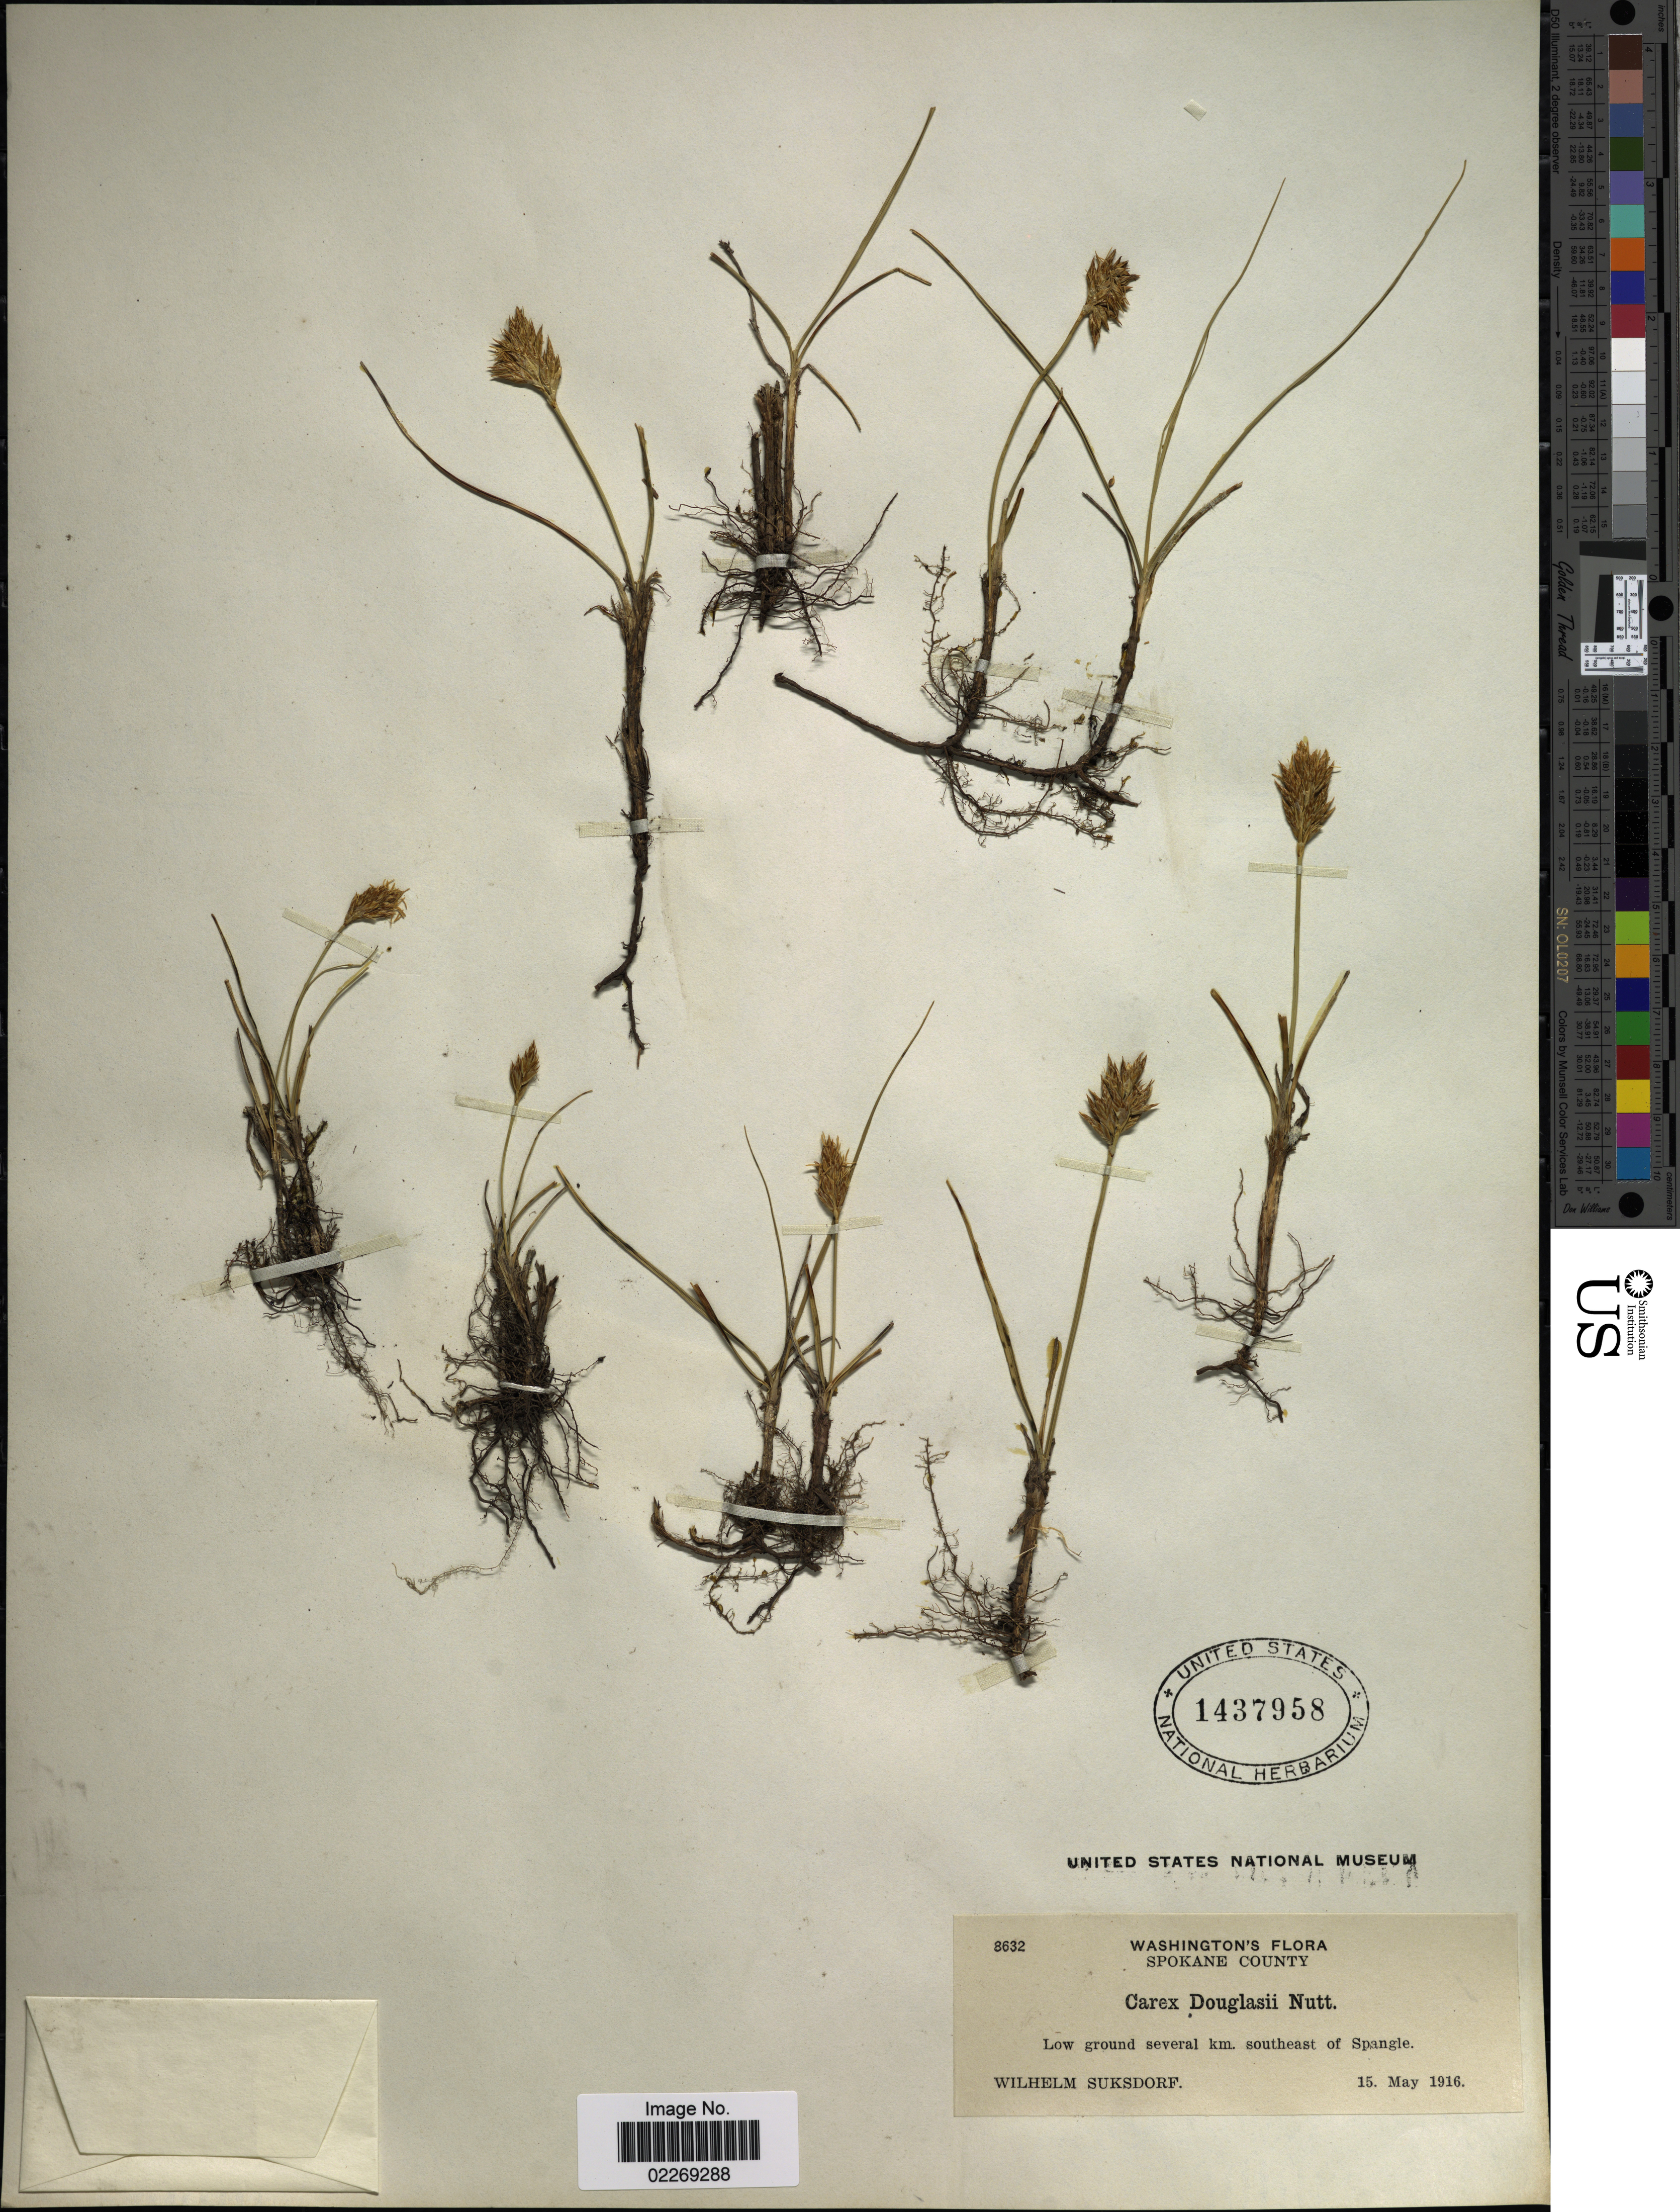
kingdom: Plantae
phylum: Tracheophyta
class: Liliopsida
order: Poales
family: Cyperaceae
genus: Carex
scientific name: Carex douglasii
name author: Boott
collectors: W. N. Suksdorf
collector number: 8632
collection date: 1916-05-15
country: United States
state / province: Washington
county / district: Spokane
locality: Spokane County. Low ground several km. southeast of Spangle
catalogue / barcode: US 1437958